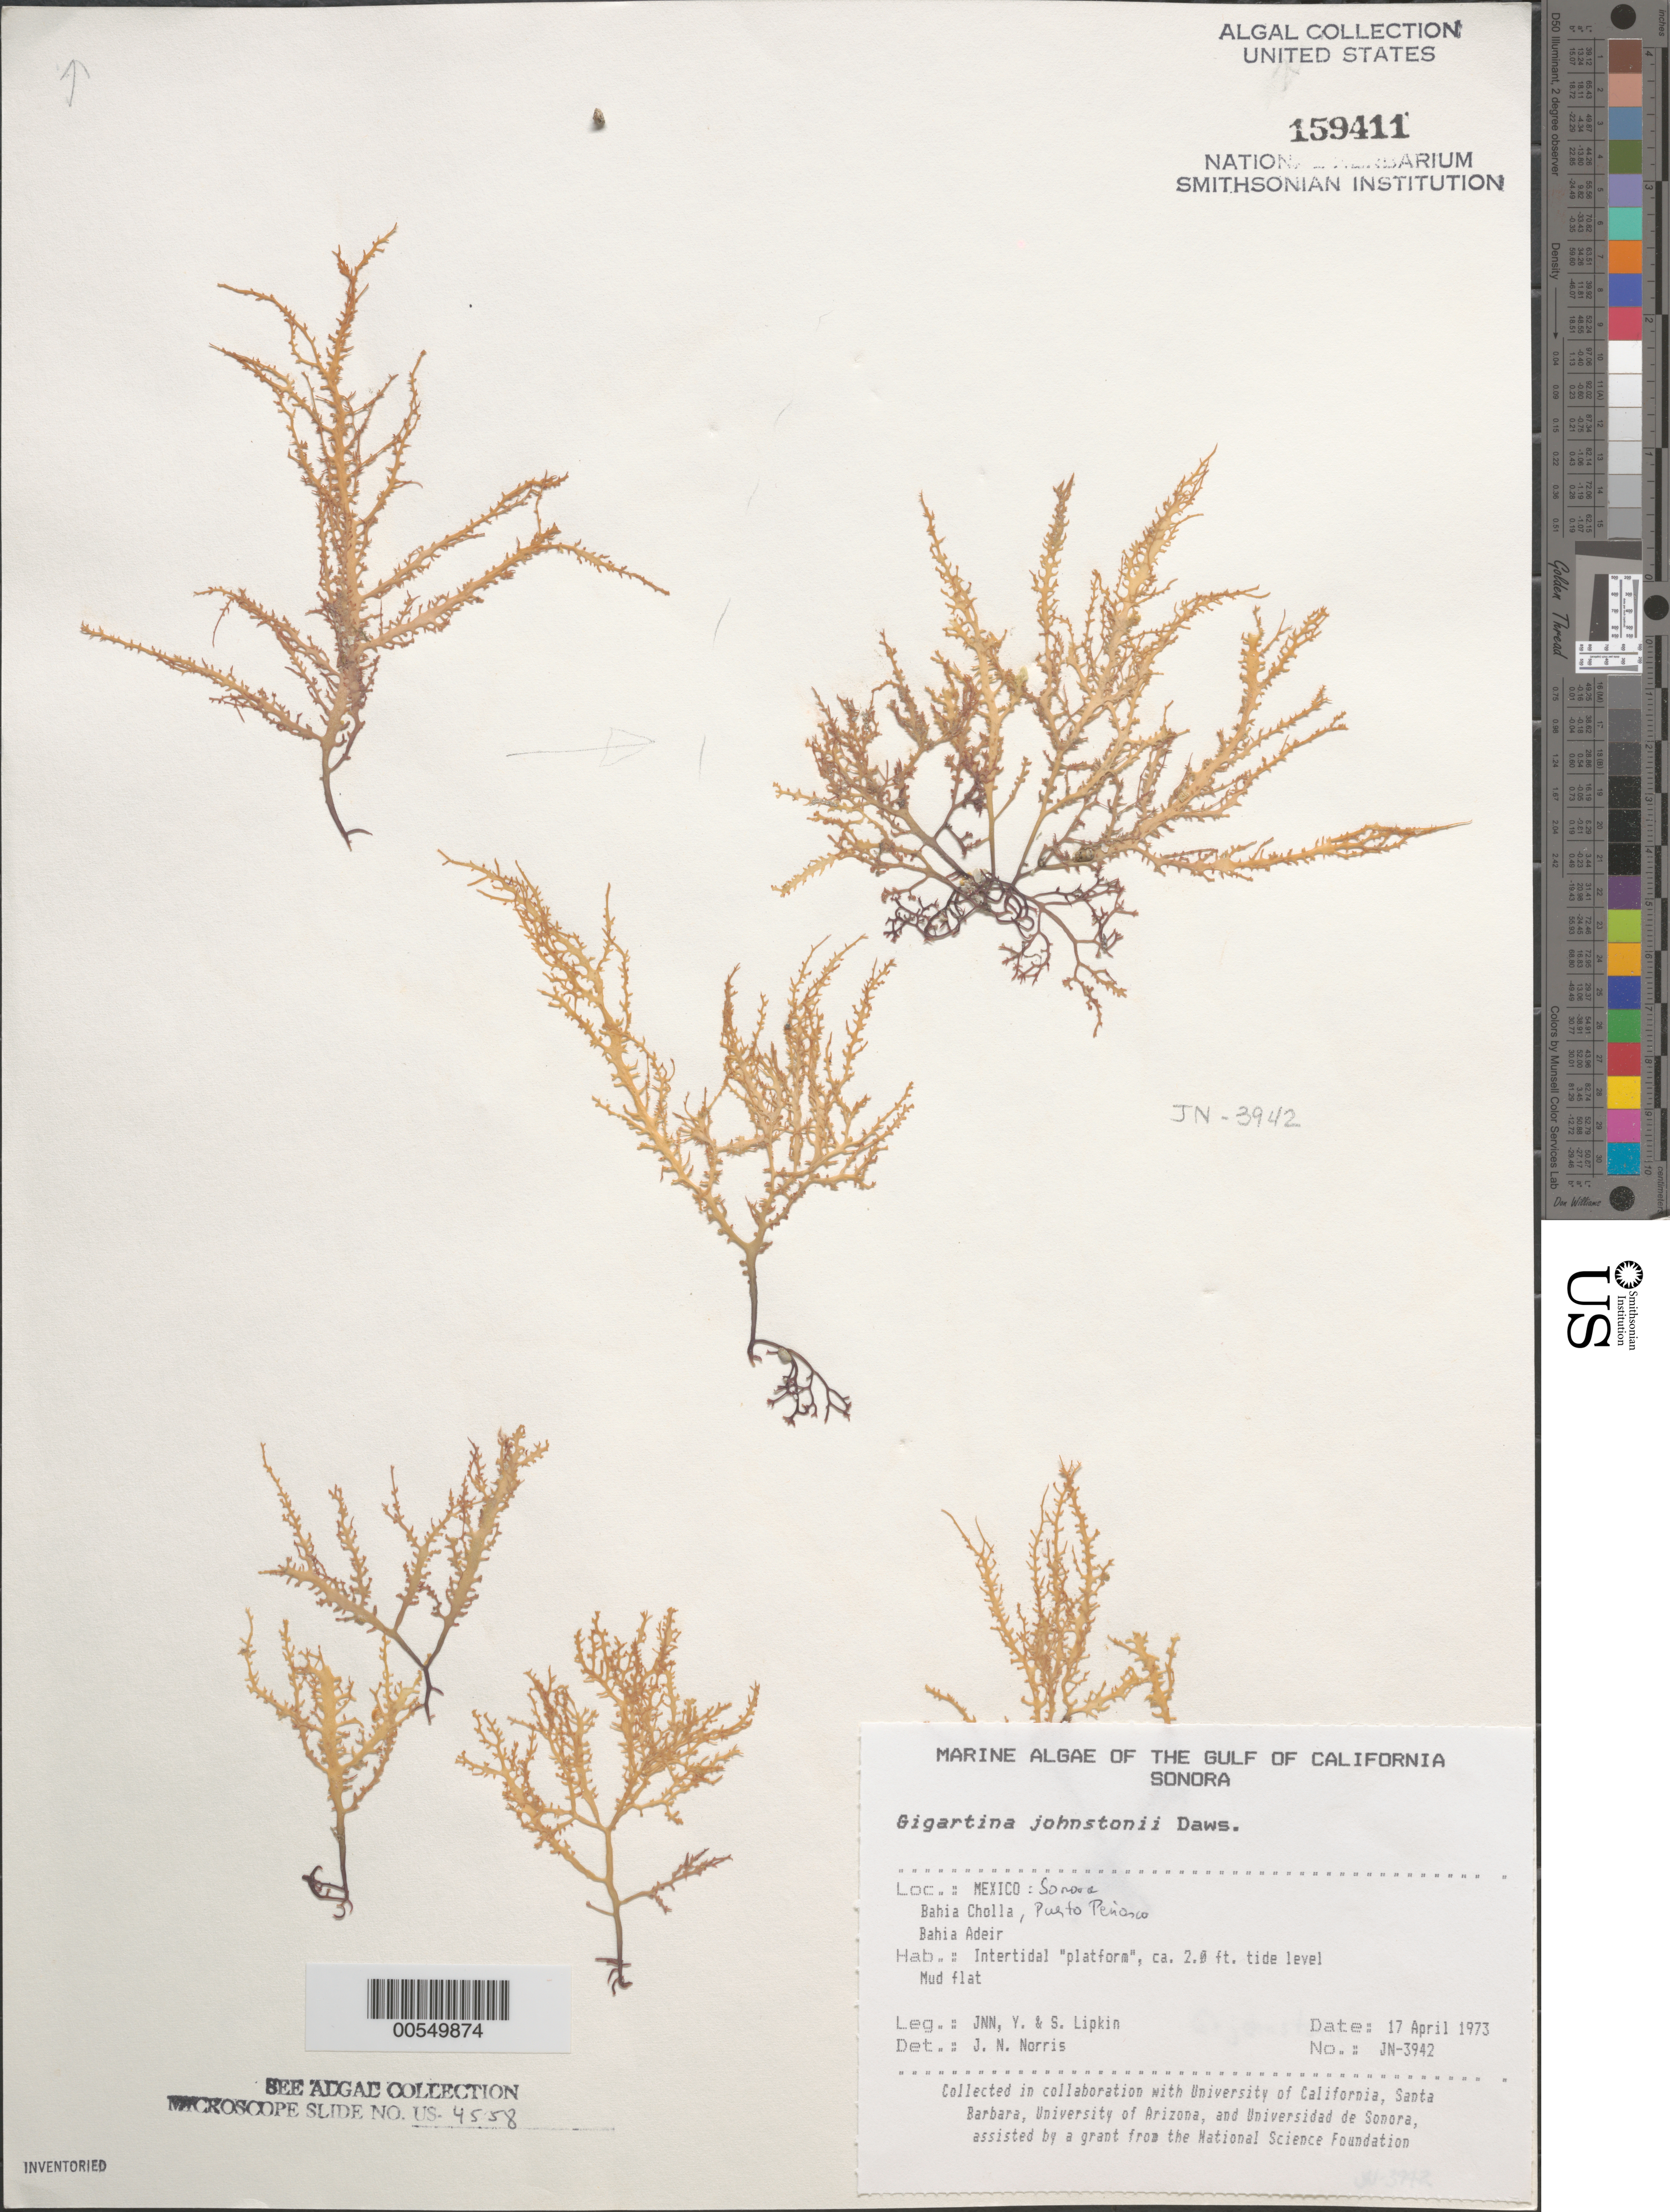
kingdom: Plantae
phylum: Rhodophyta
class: Florideophyceae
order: Gigartinales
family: Gigartinaceae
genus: Chondracanthus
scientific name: Chondracanthus squarrulosus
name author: (Setch. & N.L. Gardner) J.R. Hughey et al.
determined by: Algae name updating Project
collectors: J. N. Norris, Y. Lipkin & S. Lipkin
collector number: JN-3942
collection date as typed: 17 Apr 1973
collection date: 1973-04-17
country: Mexico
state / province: Sonora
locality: Bahia Cholla, Bahia Adeir, Puerto Penasco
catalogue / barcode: US 159411